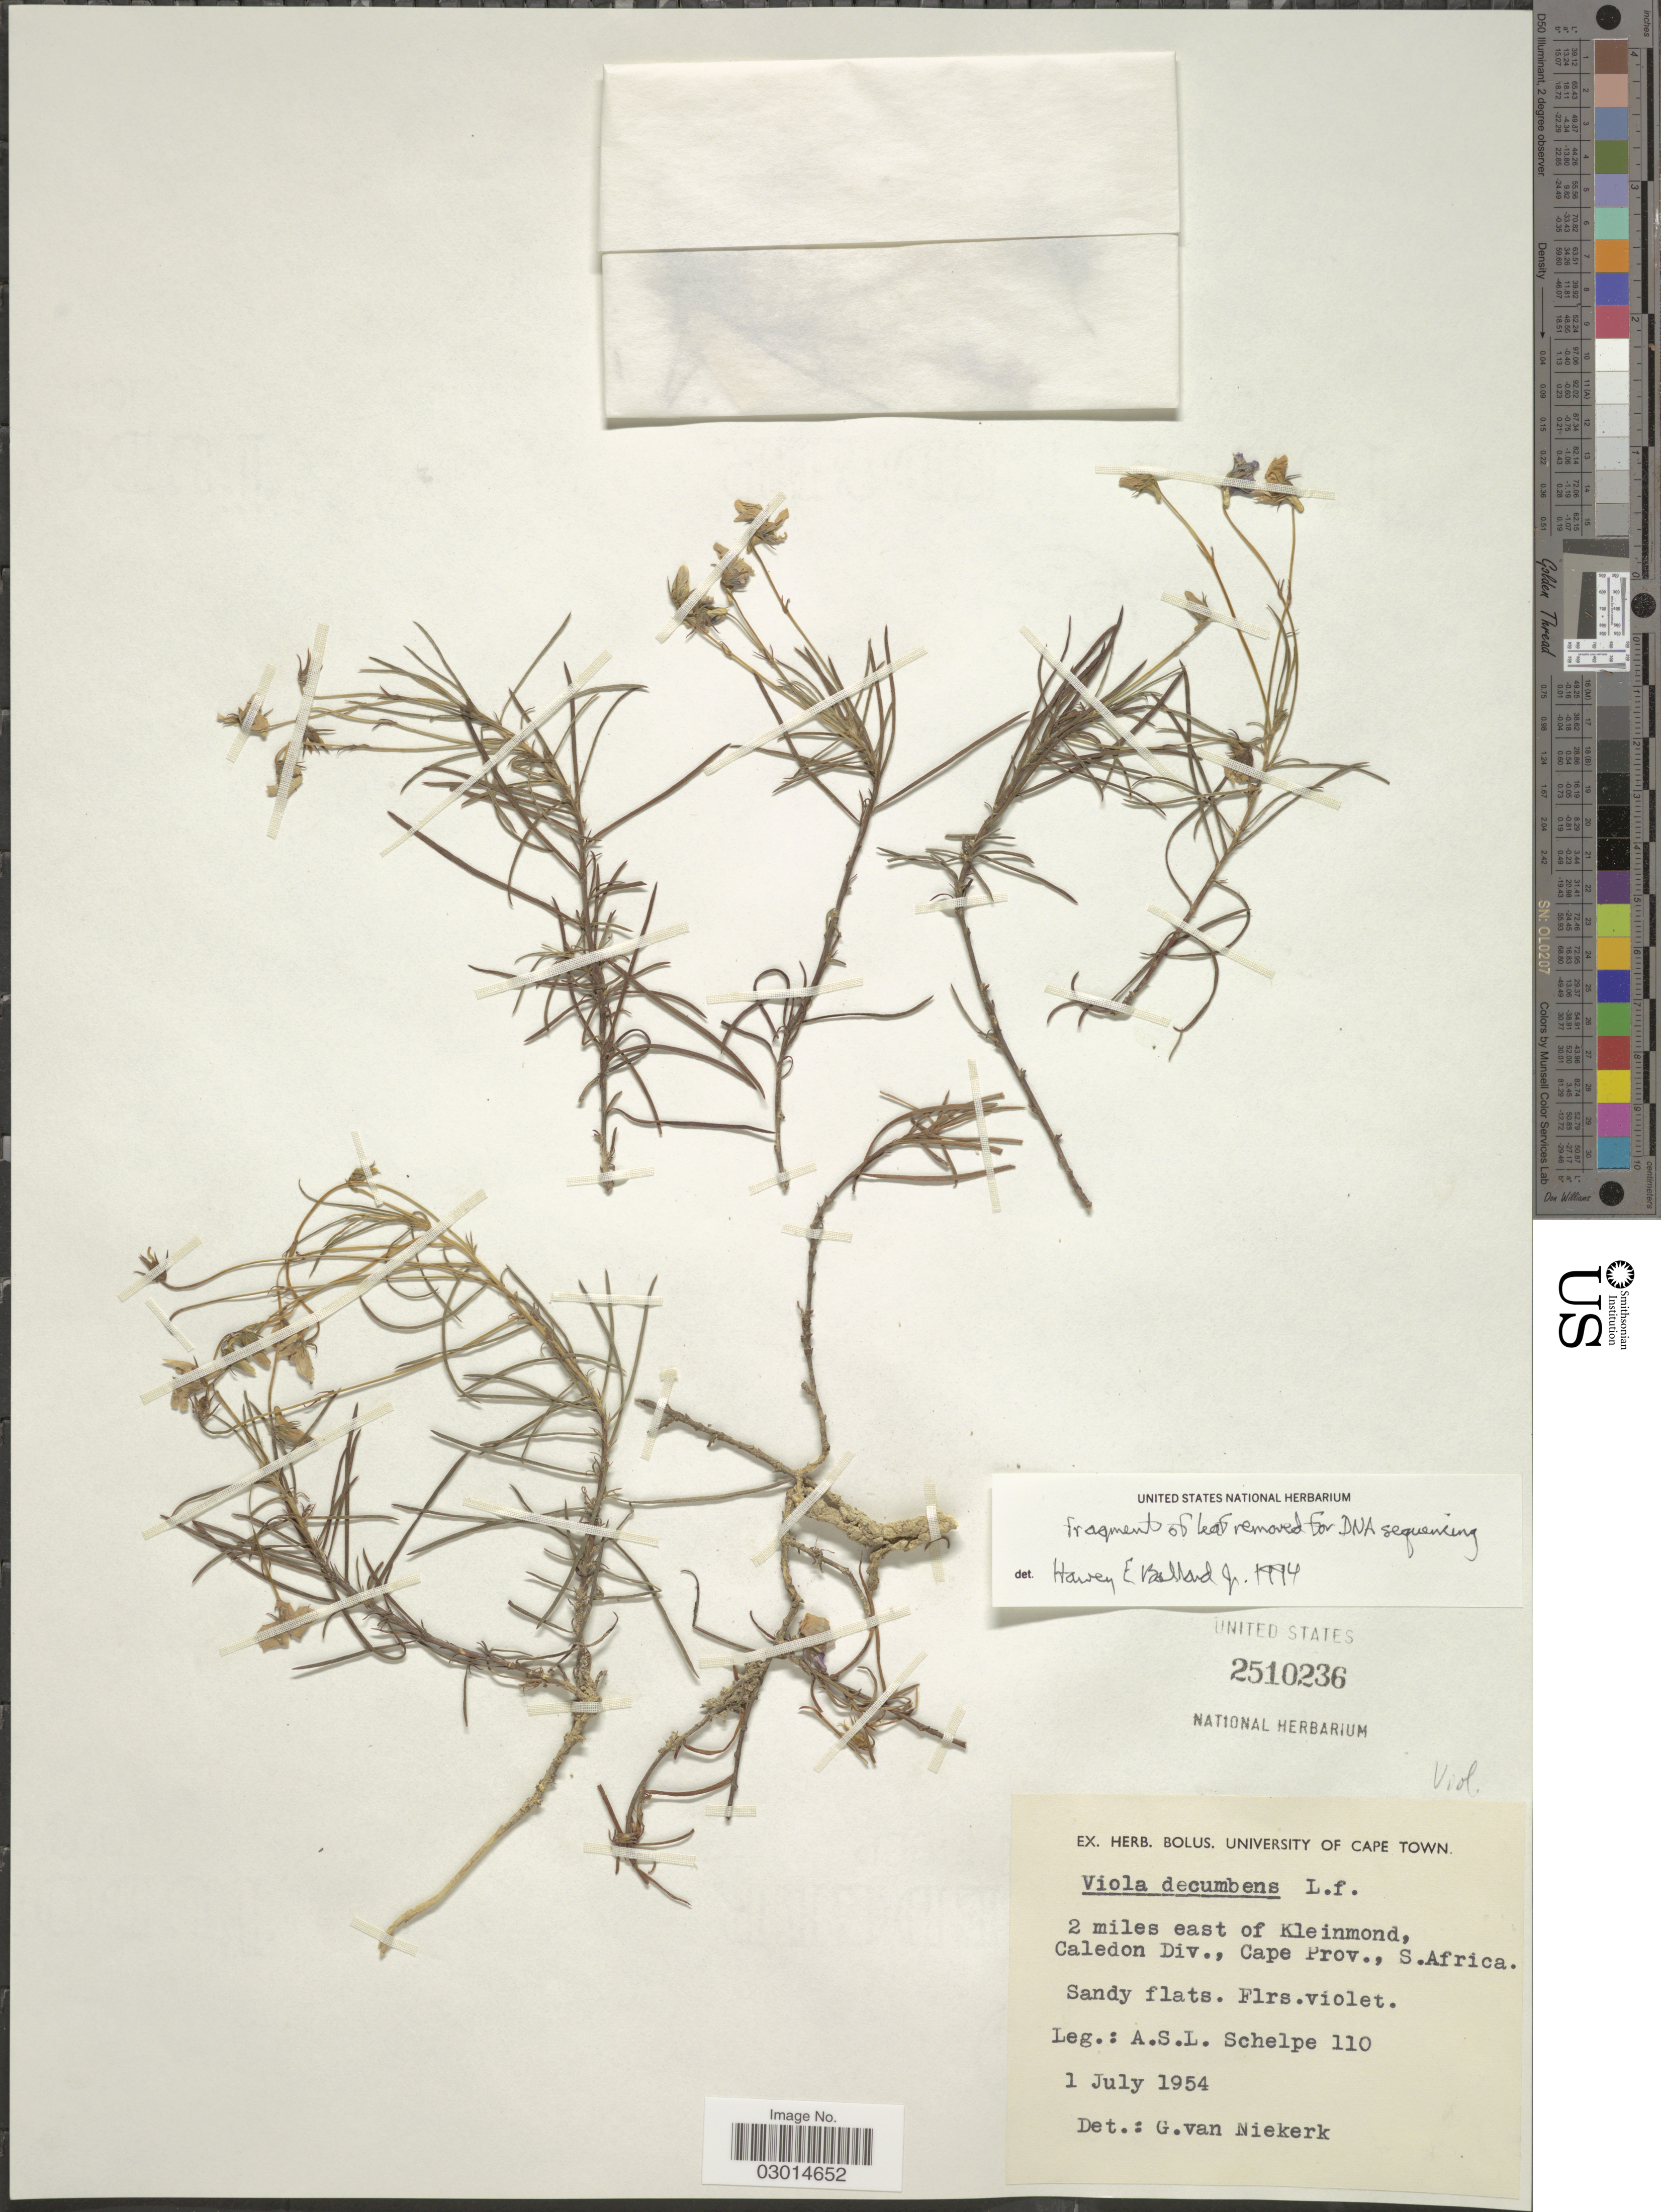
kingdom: Plantae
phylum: Tracheophyta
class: Magnoliopsida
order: Malpighiales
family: Violaceae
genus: Viola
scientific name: Viola decumbens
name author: L. f.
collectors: A. S. Schelpe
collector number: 110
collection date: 1954-07-01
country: South Africa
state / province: Western Cape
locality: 2 miles east of Kleinmond, Caledon Div. S. Africa.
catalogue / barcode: US 2510236